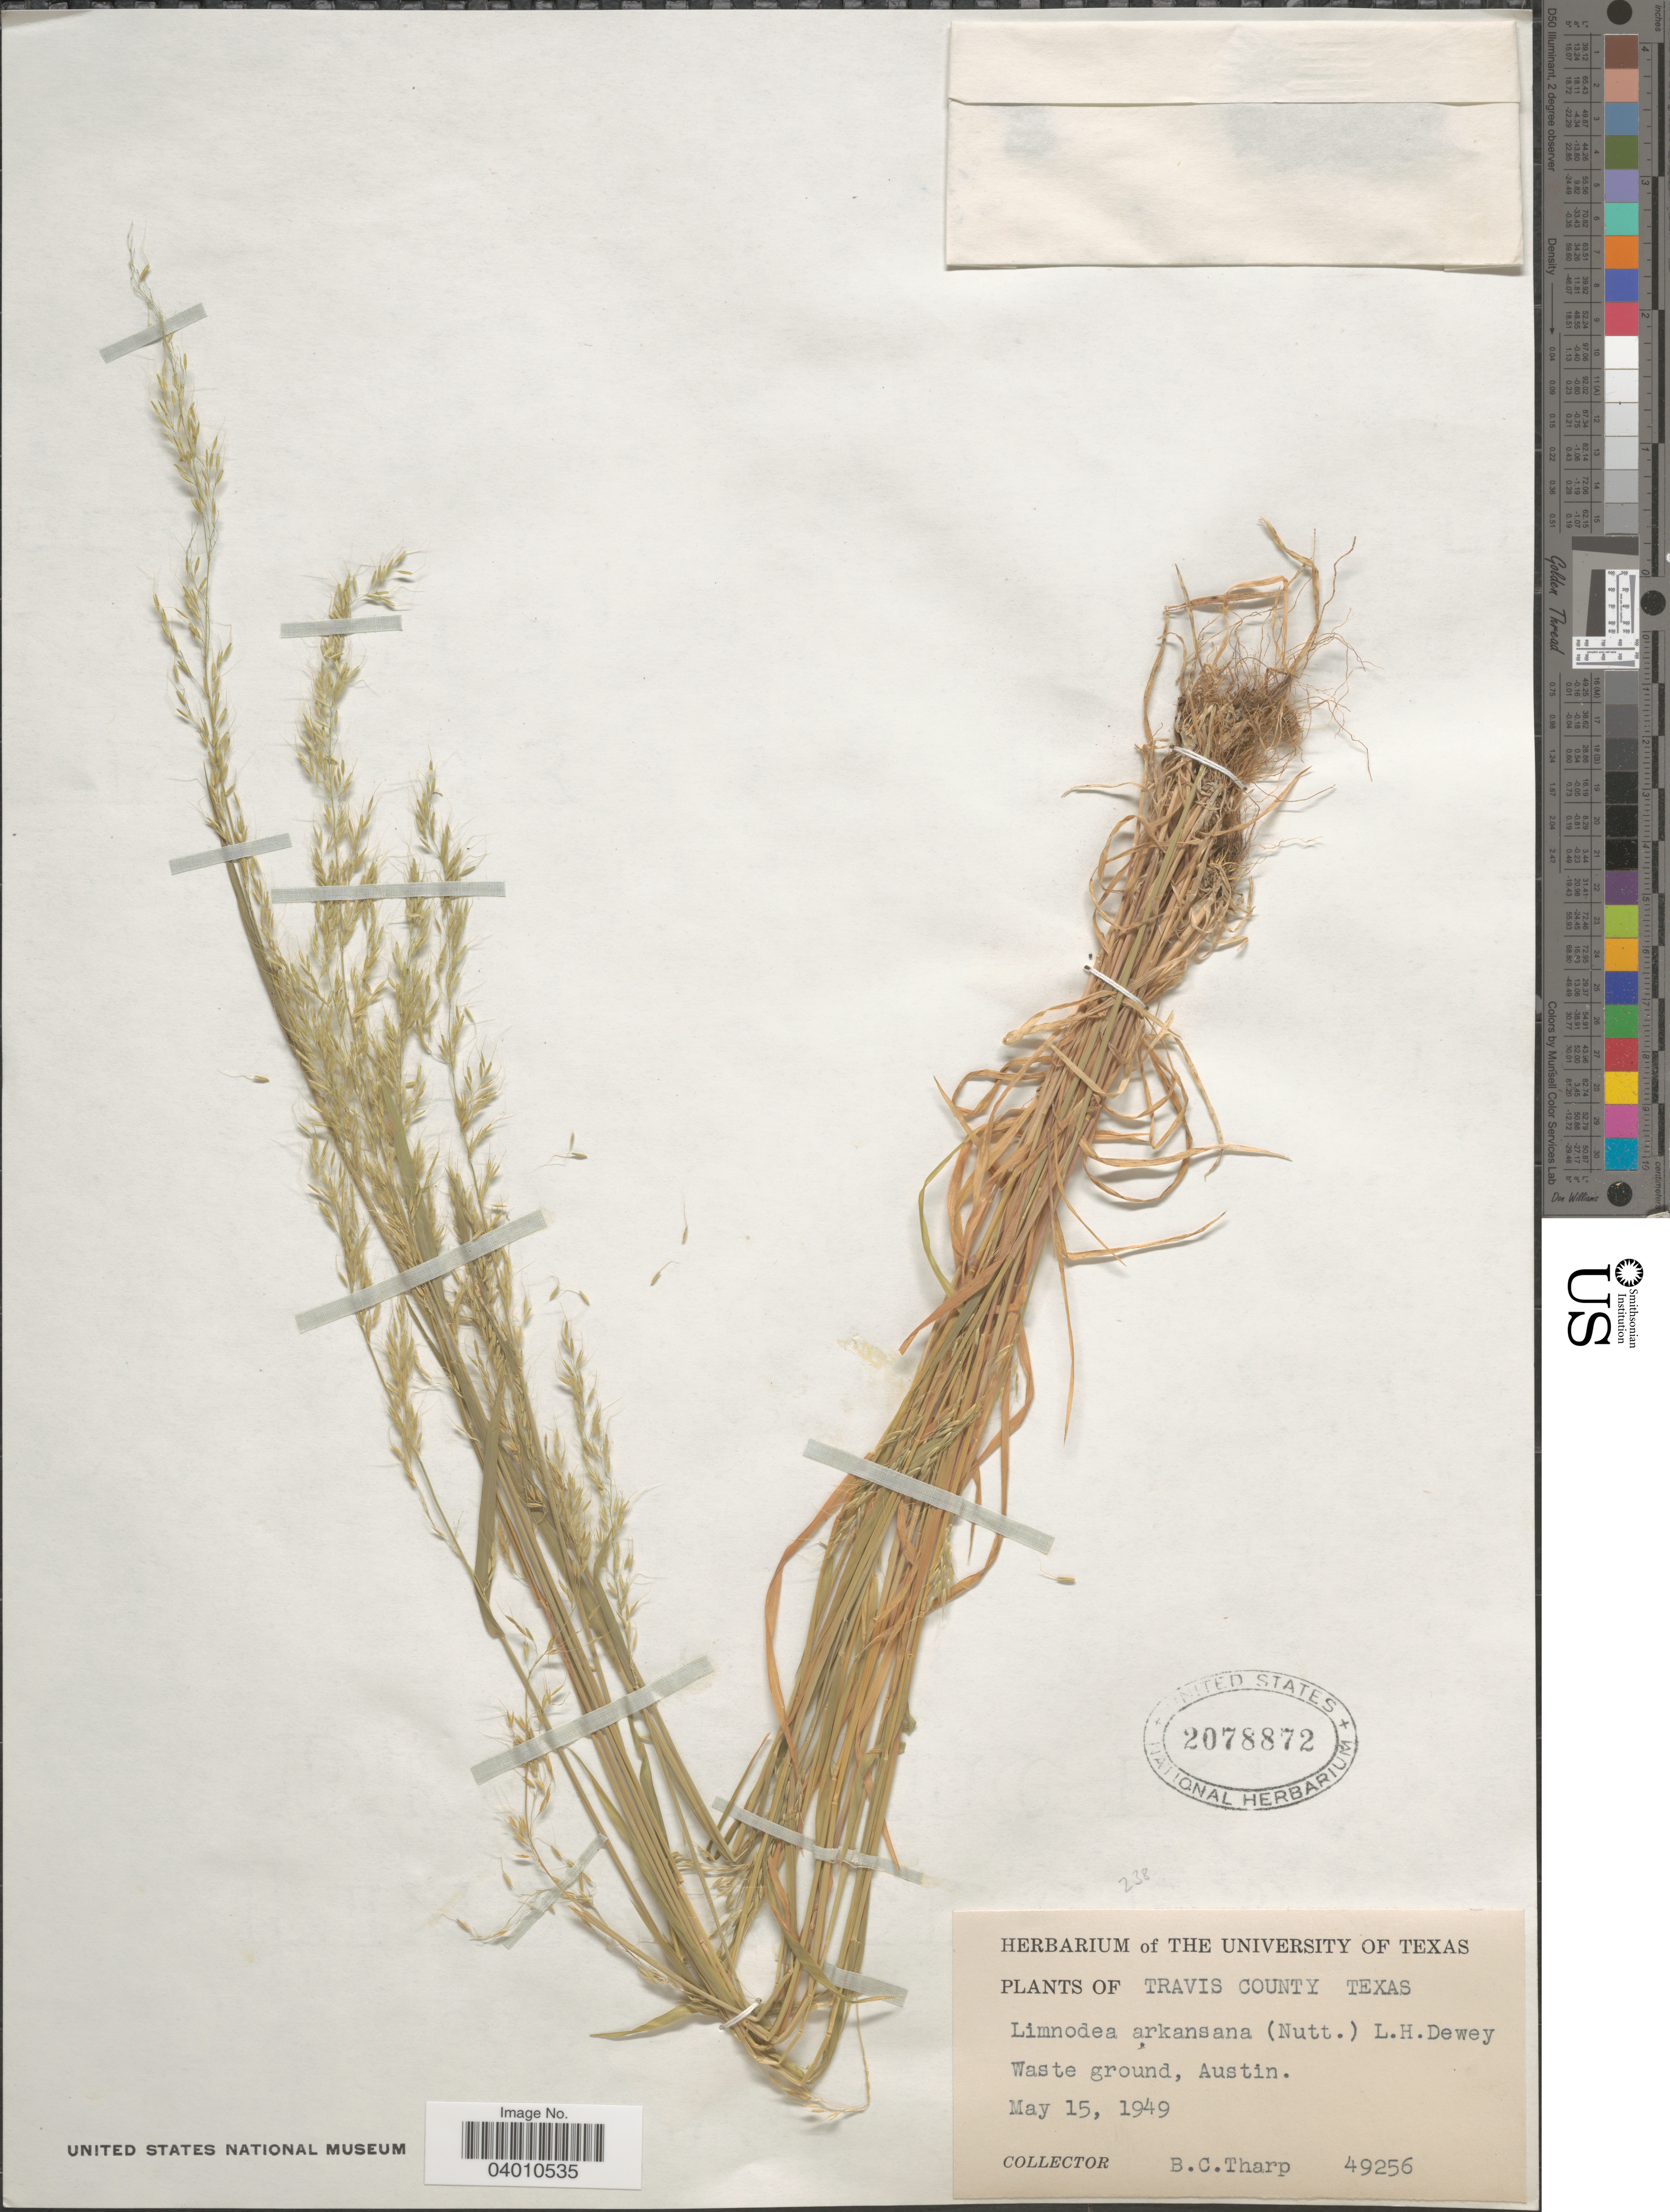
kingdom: Plantae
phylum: Tracheophyta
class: Liliopsida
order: Poales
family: Poaceae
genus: Limnodea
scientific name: Limnodea arkansana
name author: (Nutt.) L.H. Dewey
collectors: B. C. Tharp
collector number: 49256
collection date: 1949-05-15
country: United States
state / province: Texas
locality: Travis County. Waste ground, Austin.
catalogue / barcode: US 2078872